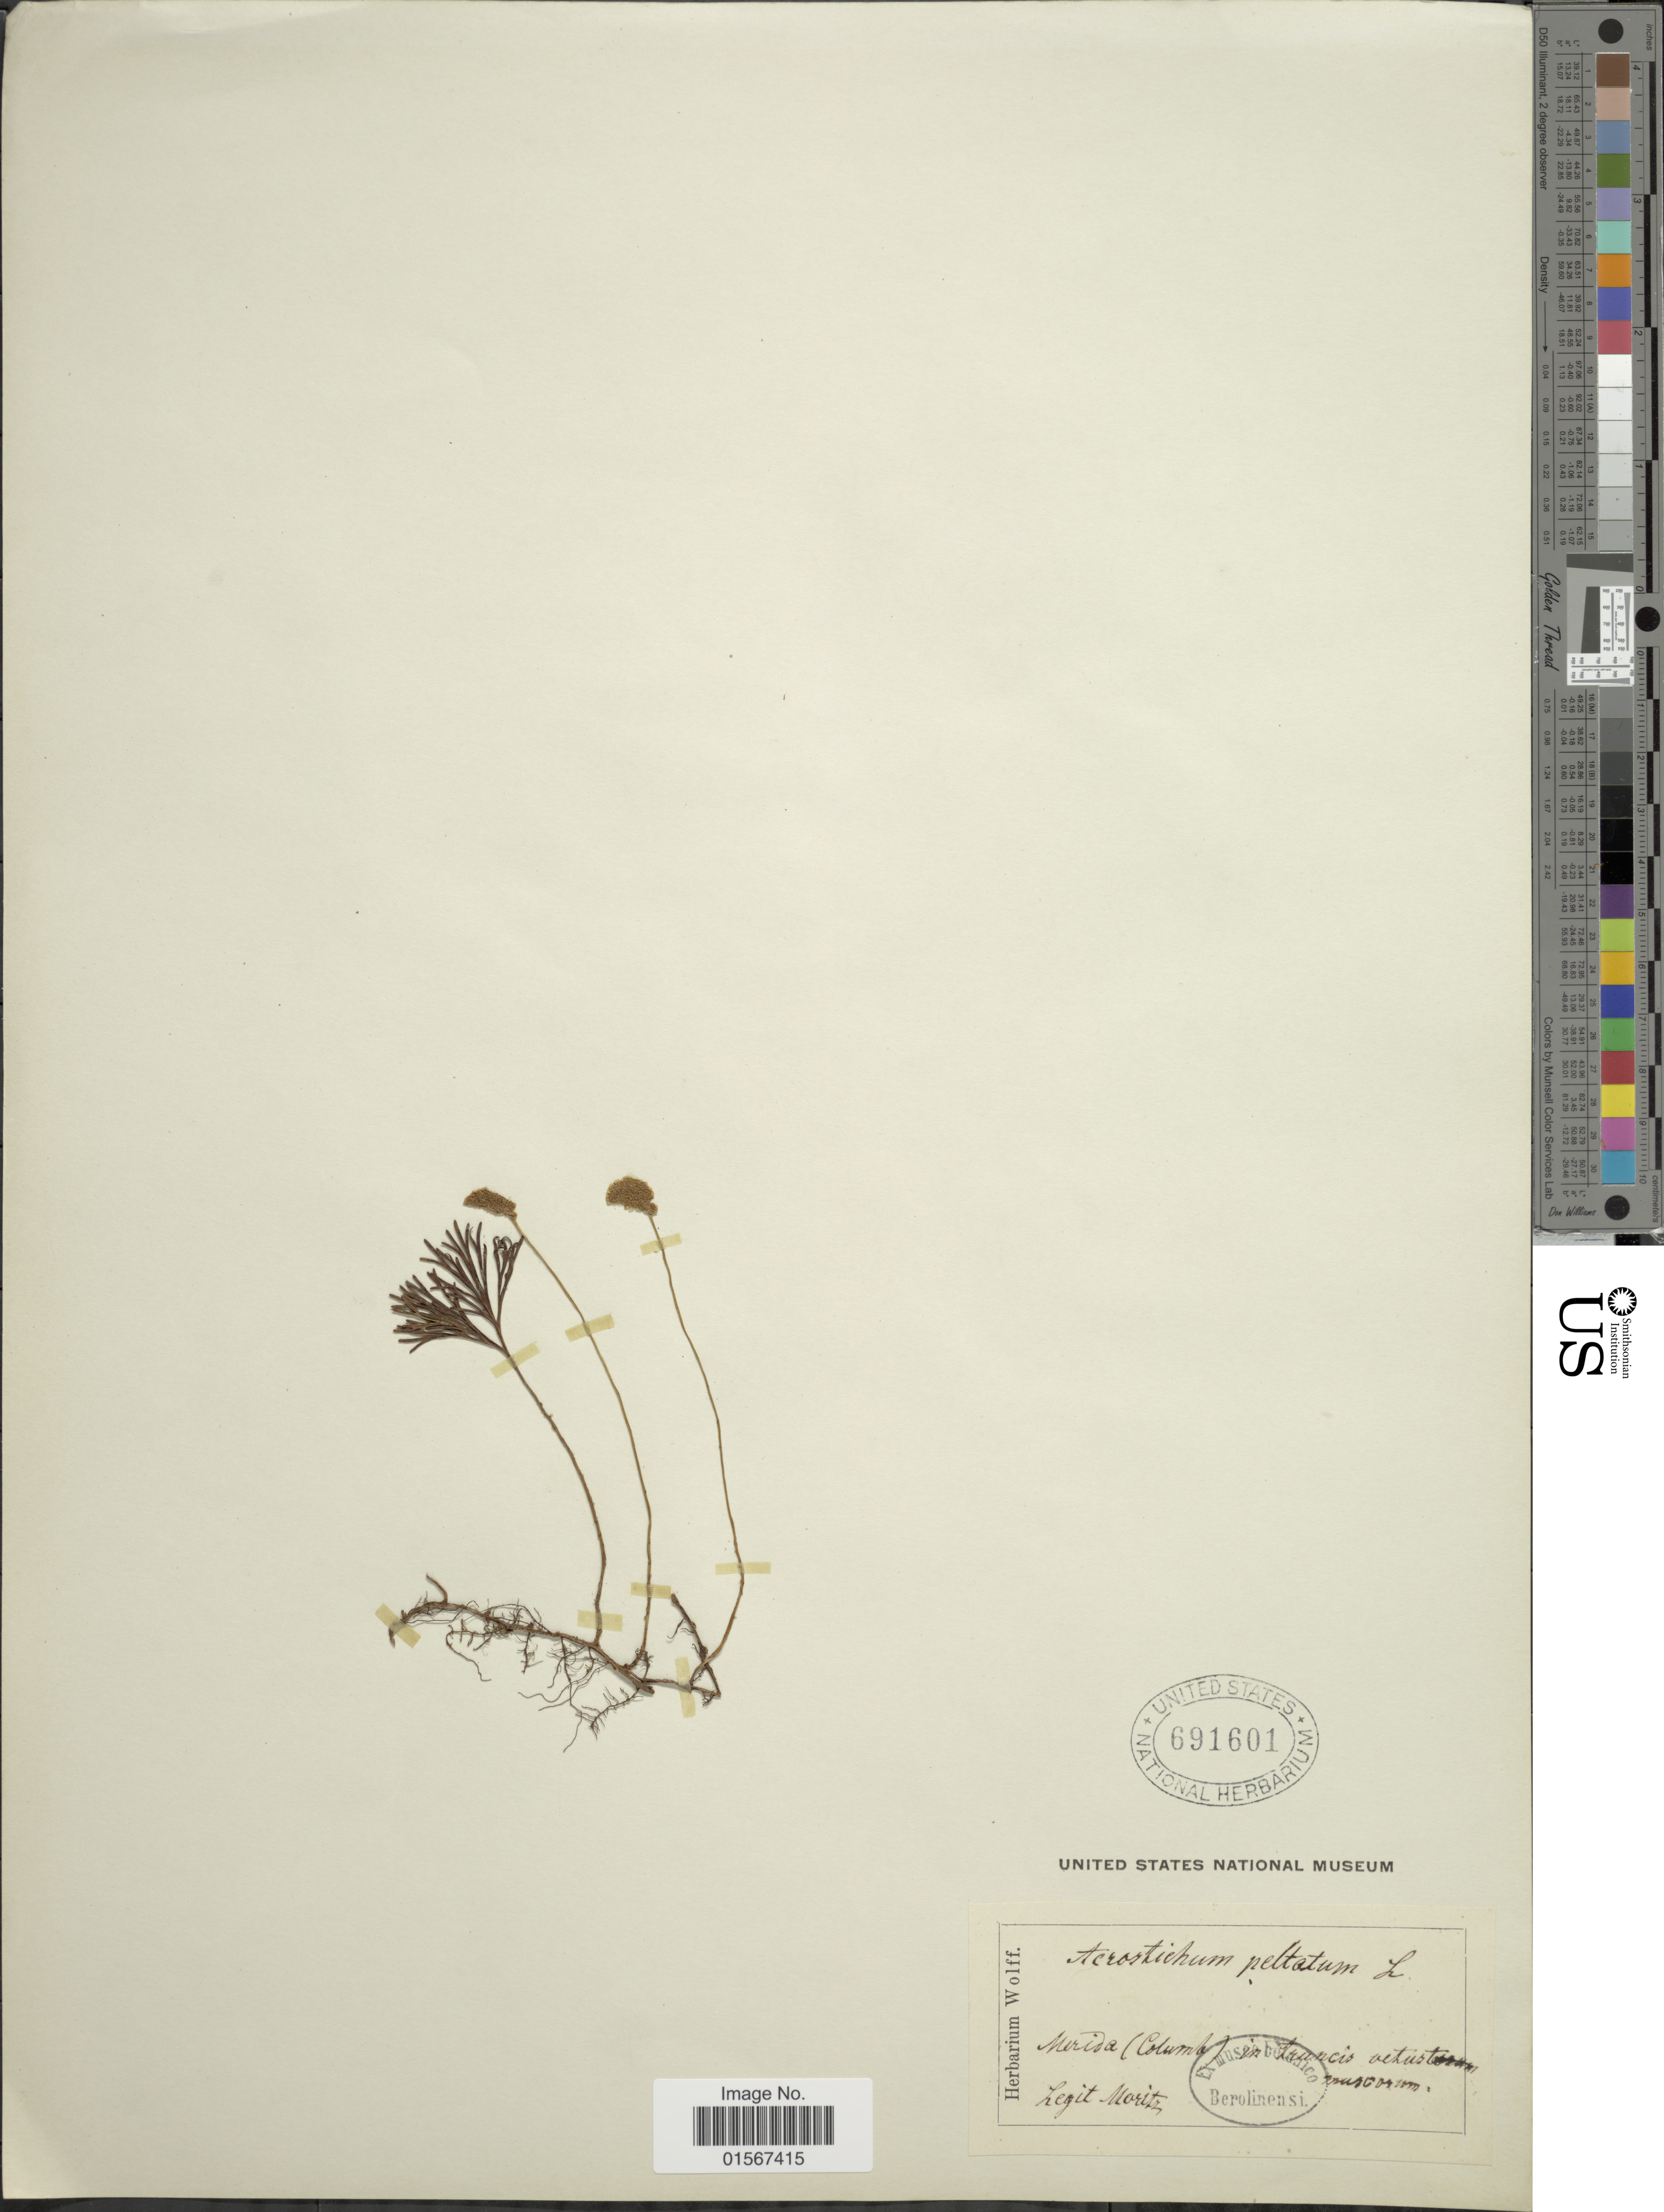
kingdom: Plantae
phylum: Tracheophyta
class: Polypodiopsida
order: Polypodiales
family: Dryopteridaceae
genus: Elaphoglossum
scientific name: Elaphoglossum peltatum f. peltatum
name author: (Sw.) Urb.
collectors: Moritz, --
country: Venezuela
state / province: Mérida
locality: Merida, (Colomb) in truncis veturtorum muscorum. [interpreted]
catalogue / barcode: US 691601